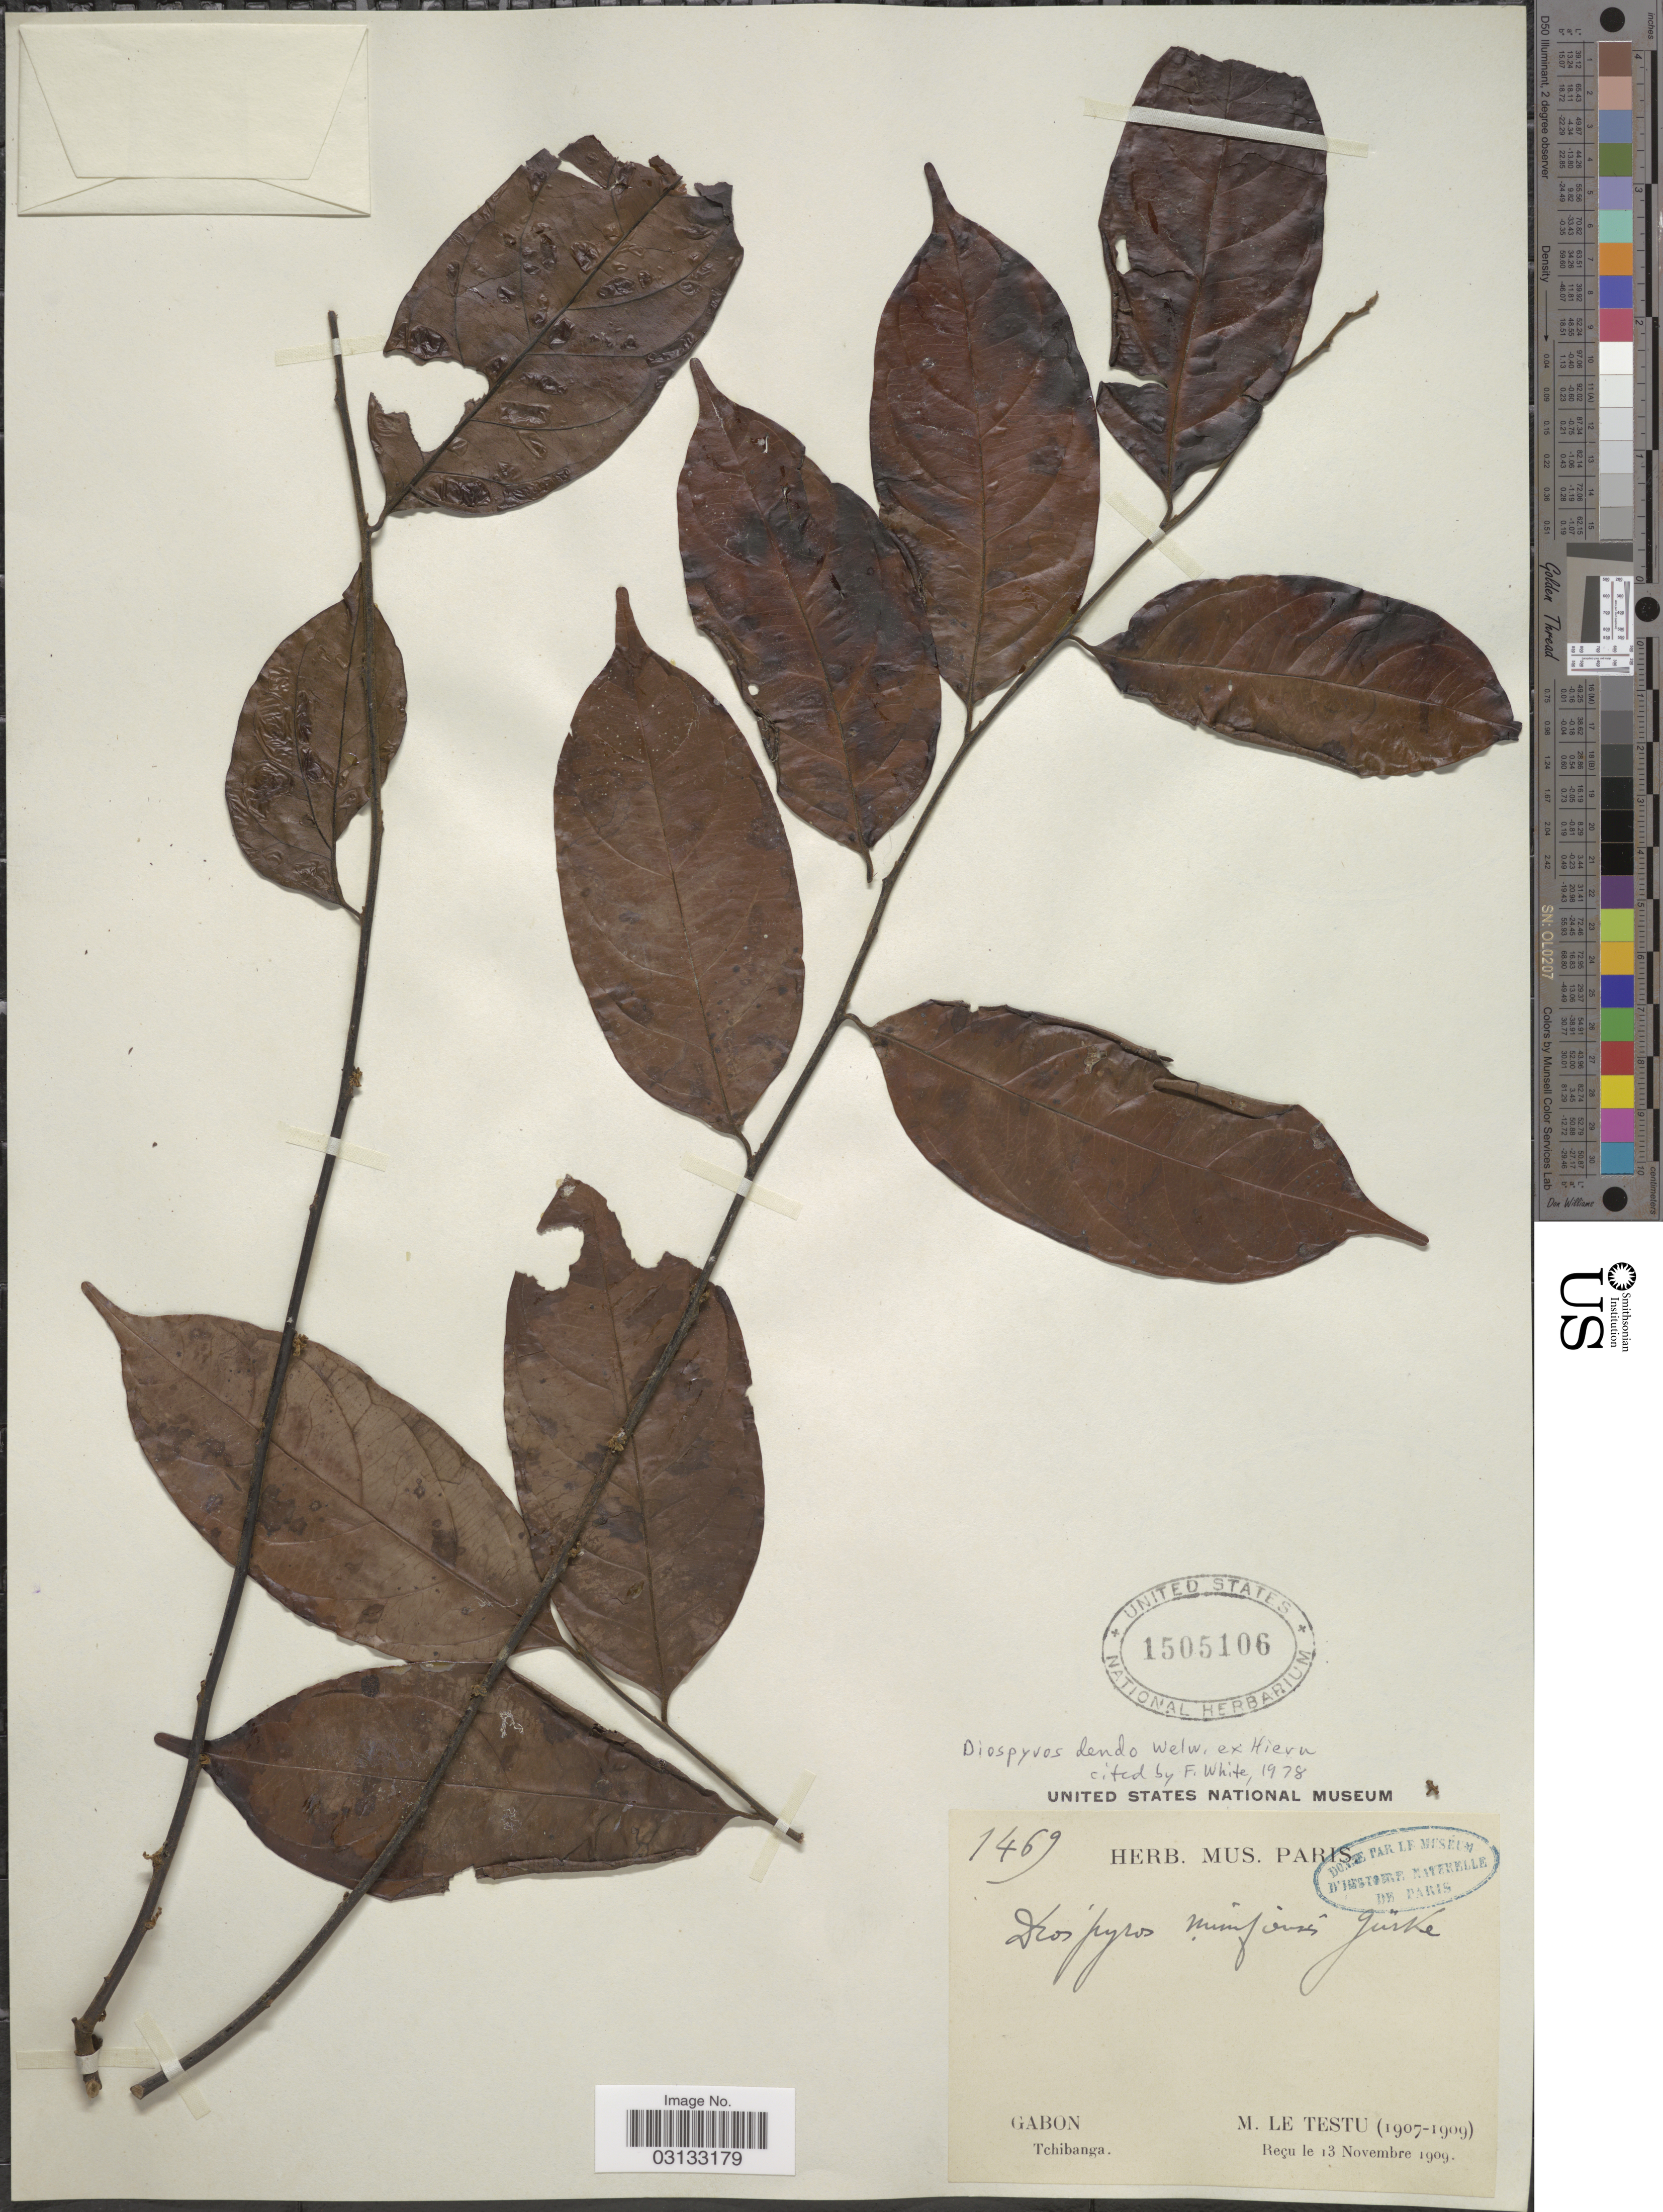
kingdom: Plantae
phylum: Tracheophyta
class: Magnoliopsida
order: Ericales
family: Ebenaceae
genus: Diospyros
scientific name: Diospyros dendo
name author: Welw. ex Hiern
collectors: M. Le Testu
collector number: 1469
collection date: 1907/1909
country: Gabon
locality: Gabon, Tchibanga.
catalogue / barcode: US 1505106